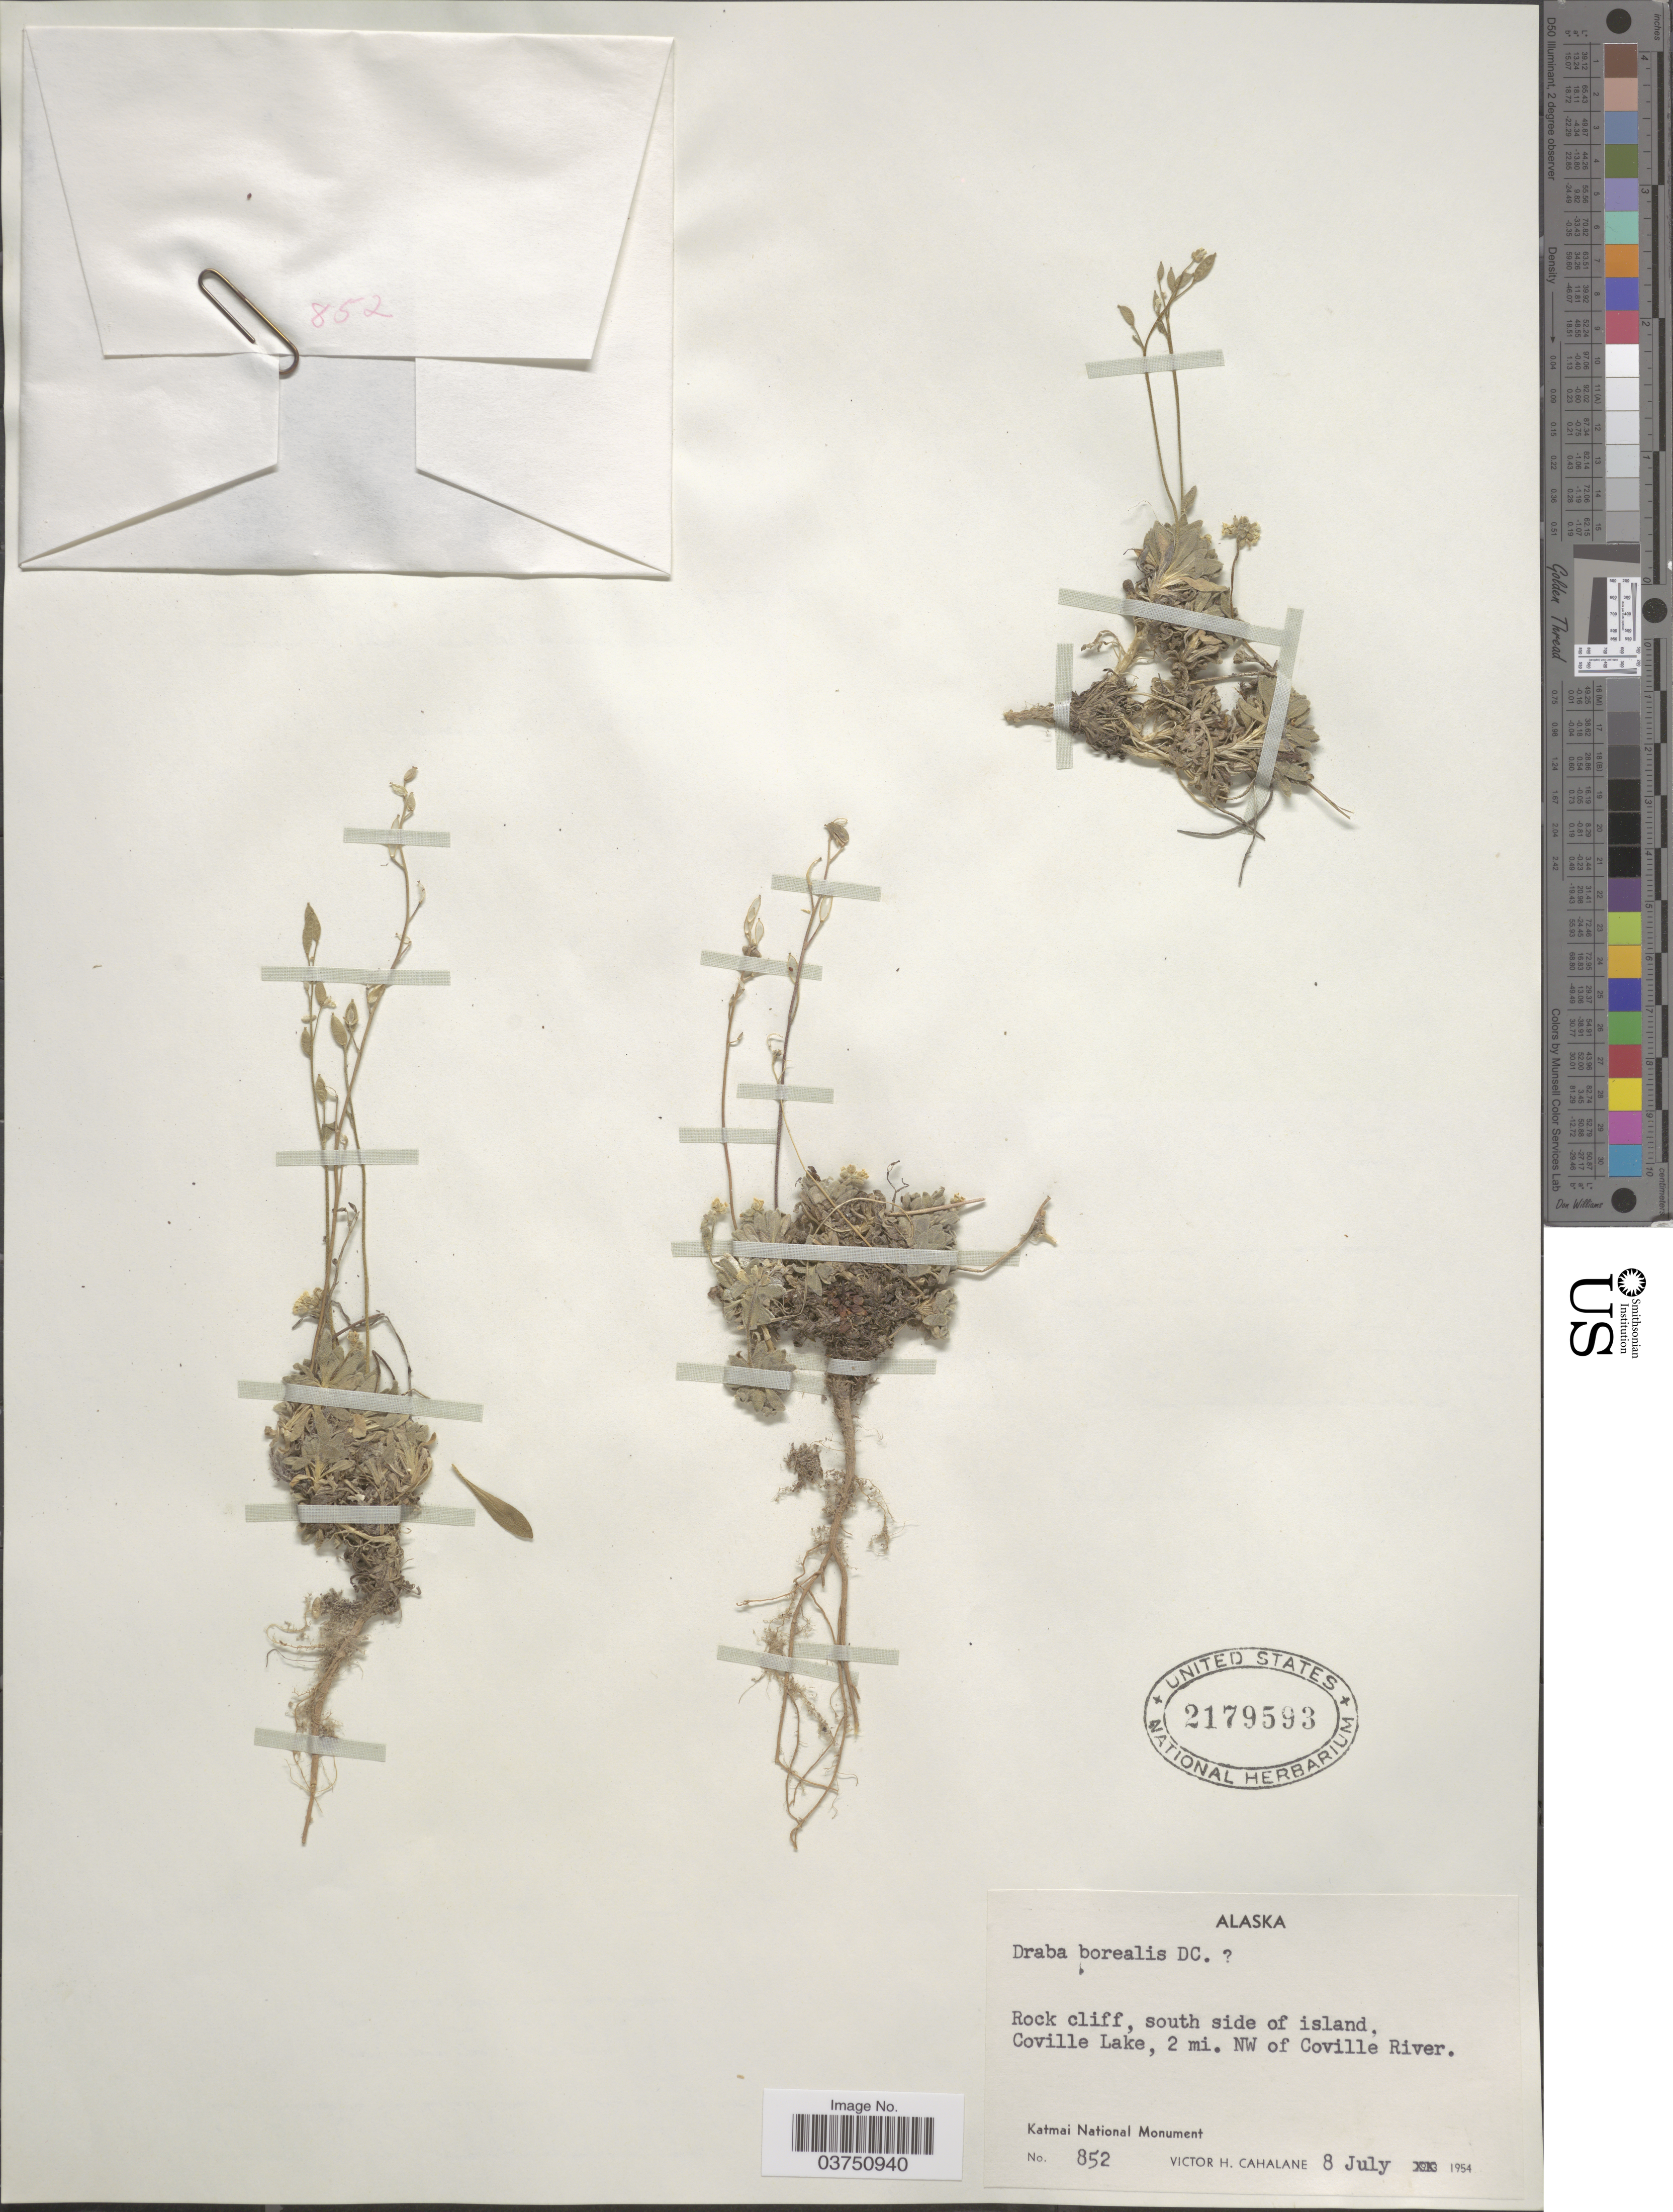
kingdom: Plantae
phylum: Tracheophyta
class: Magnoliopsida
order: Brassicales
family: Brassicaceae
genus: Draba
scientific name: Draba borealis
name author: DC.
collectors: V. Cahalane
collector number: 852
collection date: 1954-07-08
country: United States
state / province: Alaska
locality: Rock cliff, south side of island, Coville Lake, 2 mi. NW of Coville River. Katmai National Monument.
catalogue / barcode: US 2179593